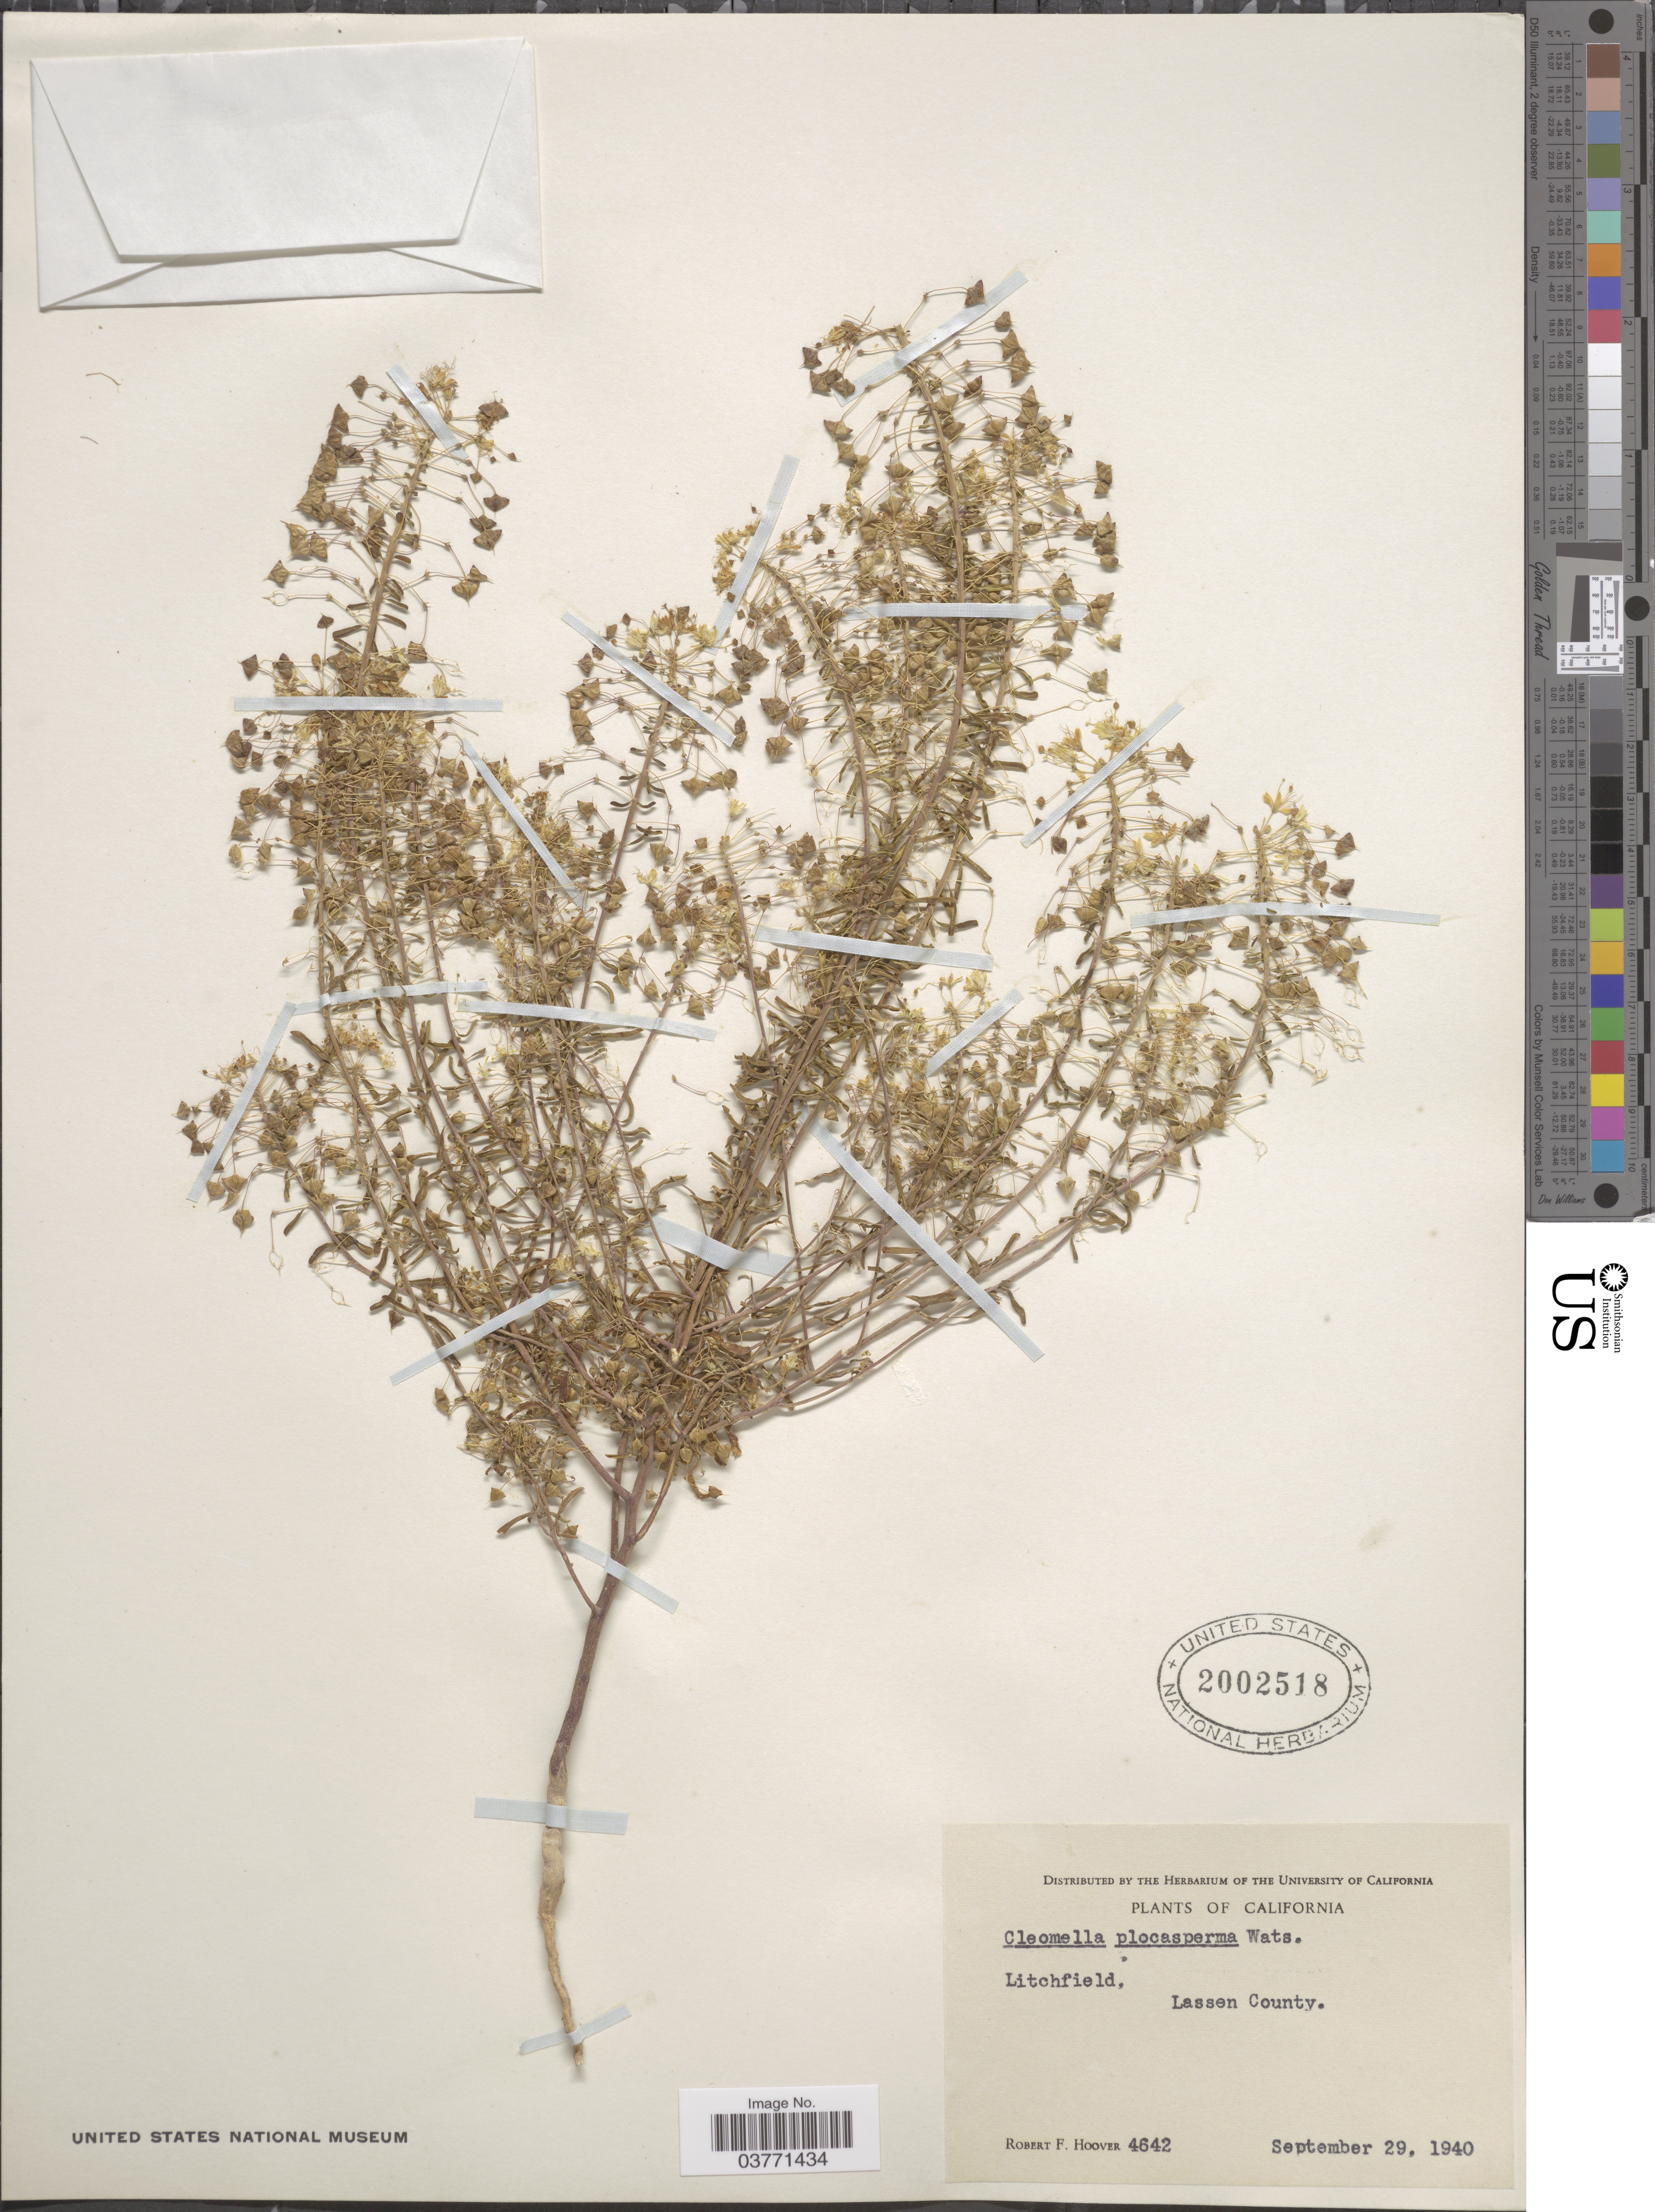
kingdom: Plantae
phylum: Tracheophyta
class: Magnoliopsida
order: Brassicales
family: Cleomaceae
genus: Cleomella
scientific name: Cleomella plocasperma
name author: S. Watson in C. King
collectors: R. F. Hoover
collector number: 4642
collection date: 1940-09-29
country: United States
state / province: California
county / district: Lassen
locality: Litchfield, Lassen County.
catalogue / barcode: US 2002518